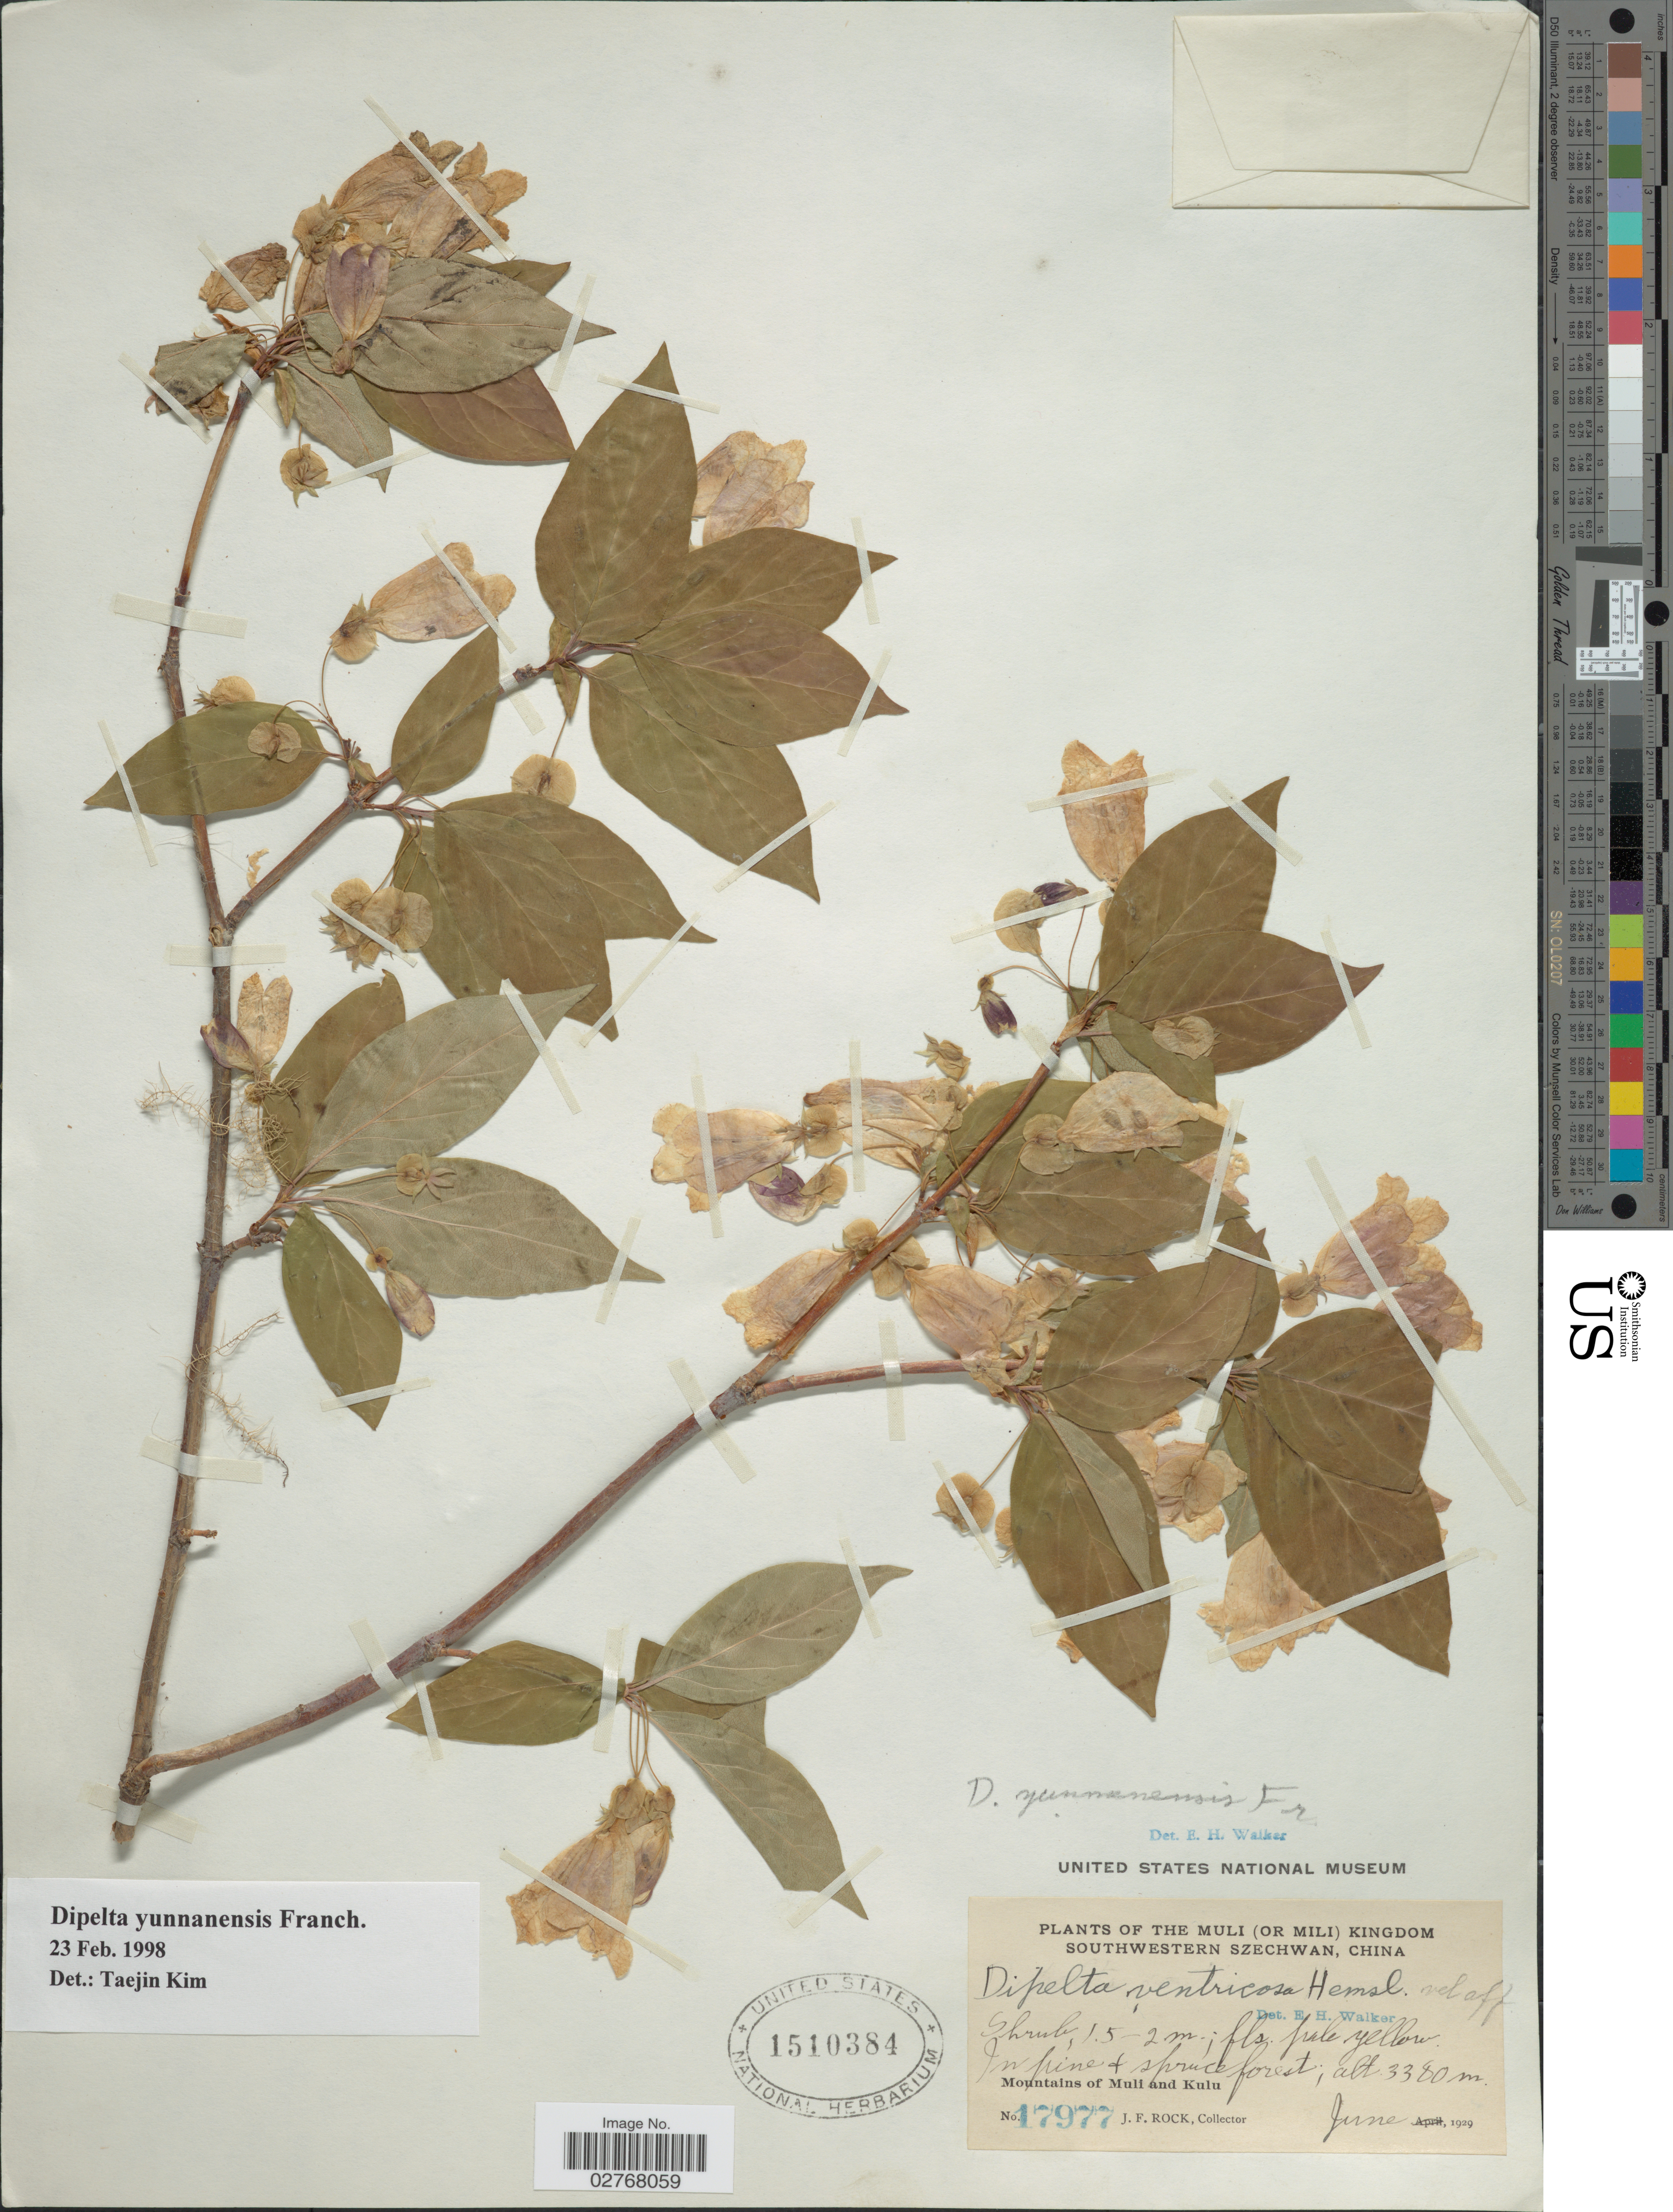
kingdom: Plantae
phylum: Tracheophyta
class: Magnoliopsida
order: Dipsacales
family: Caprifoliaceae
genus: Dipelta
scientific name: Dipelta yunnanensis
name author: Franch.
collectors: J. Rock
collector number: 17977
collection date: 1929-06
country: China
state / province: Sichuan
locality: The Muli (or Mili) Kingdom southwestern Szechwan, Mountains of Muli and Kulu.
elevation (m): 3380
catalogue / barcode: US 1510384